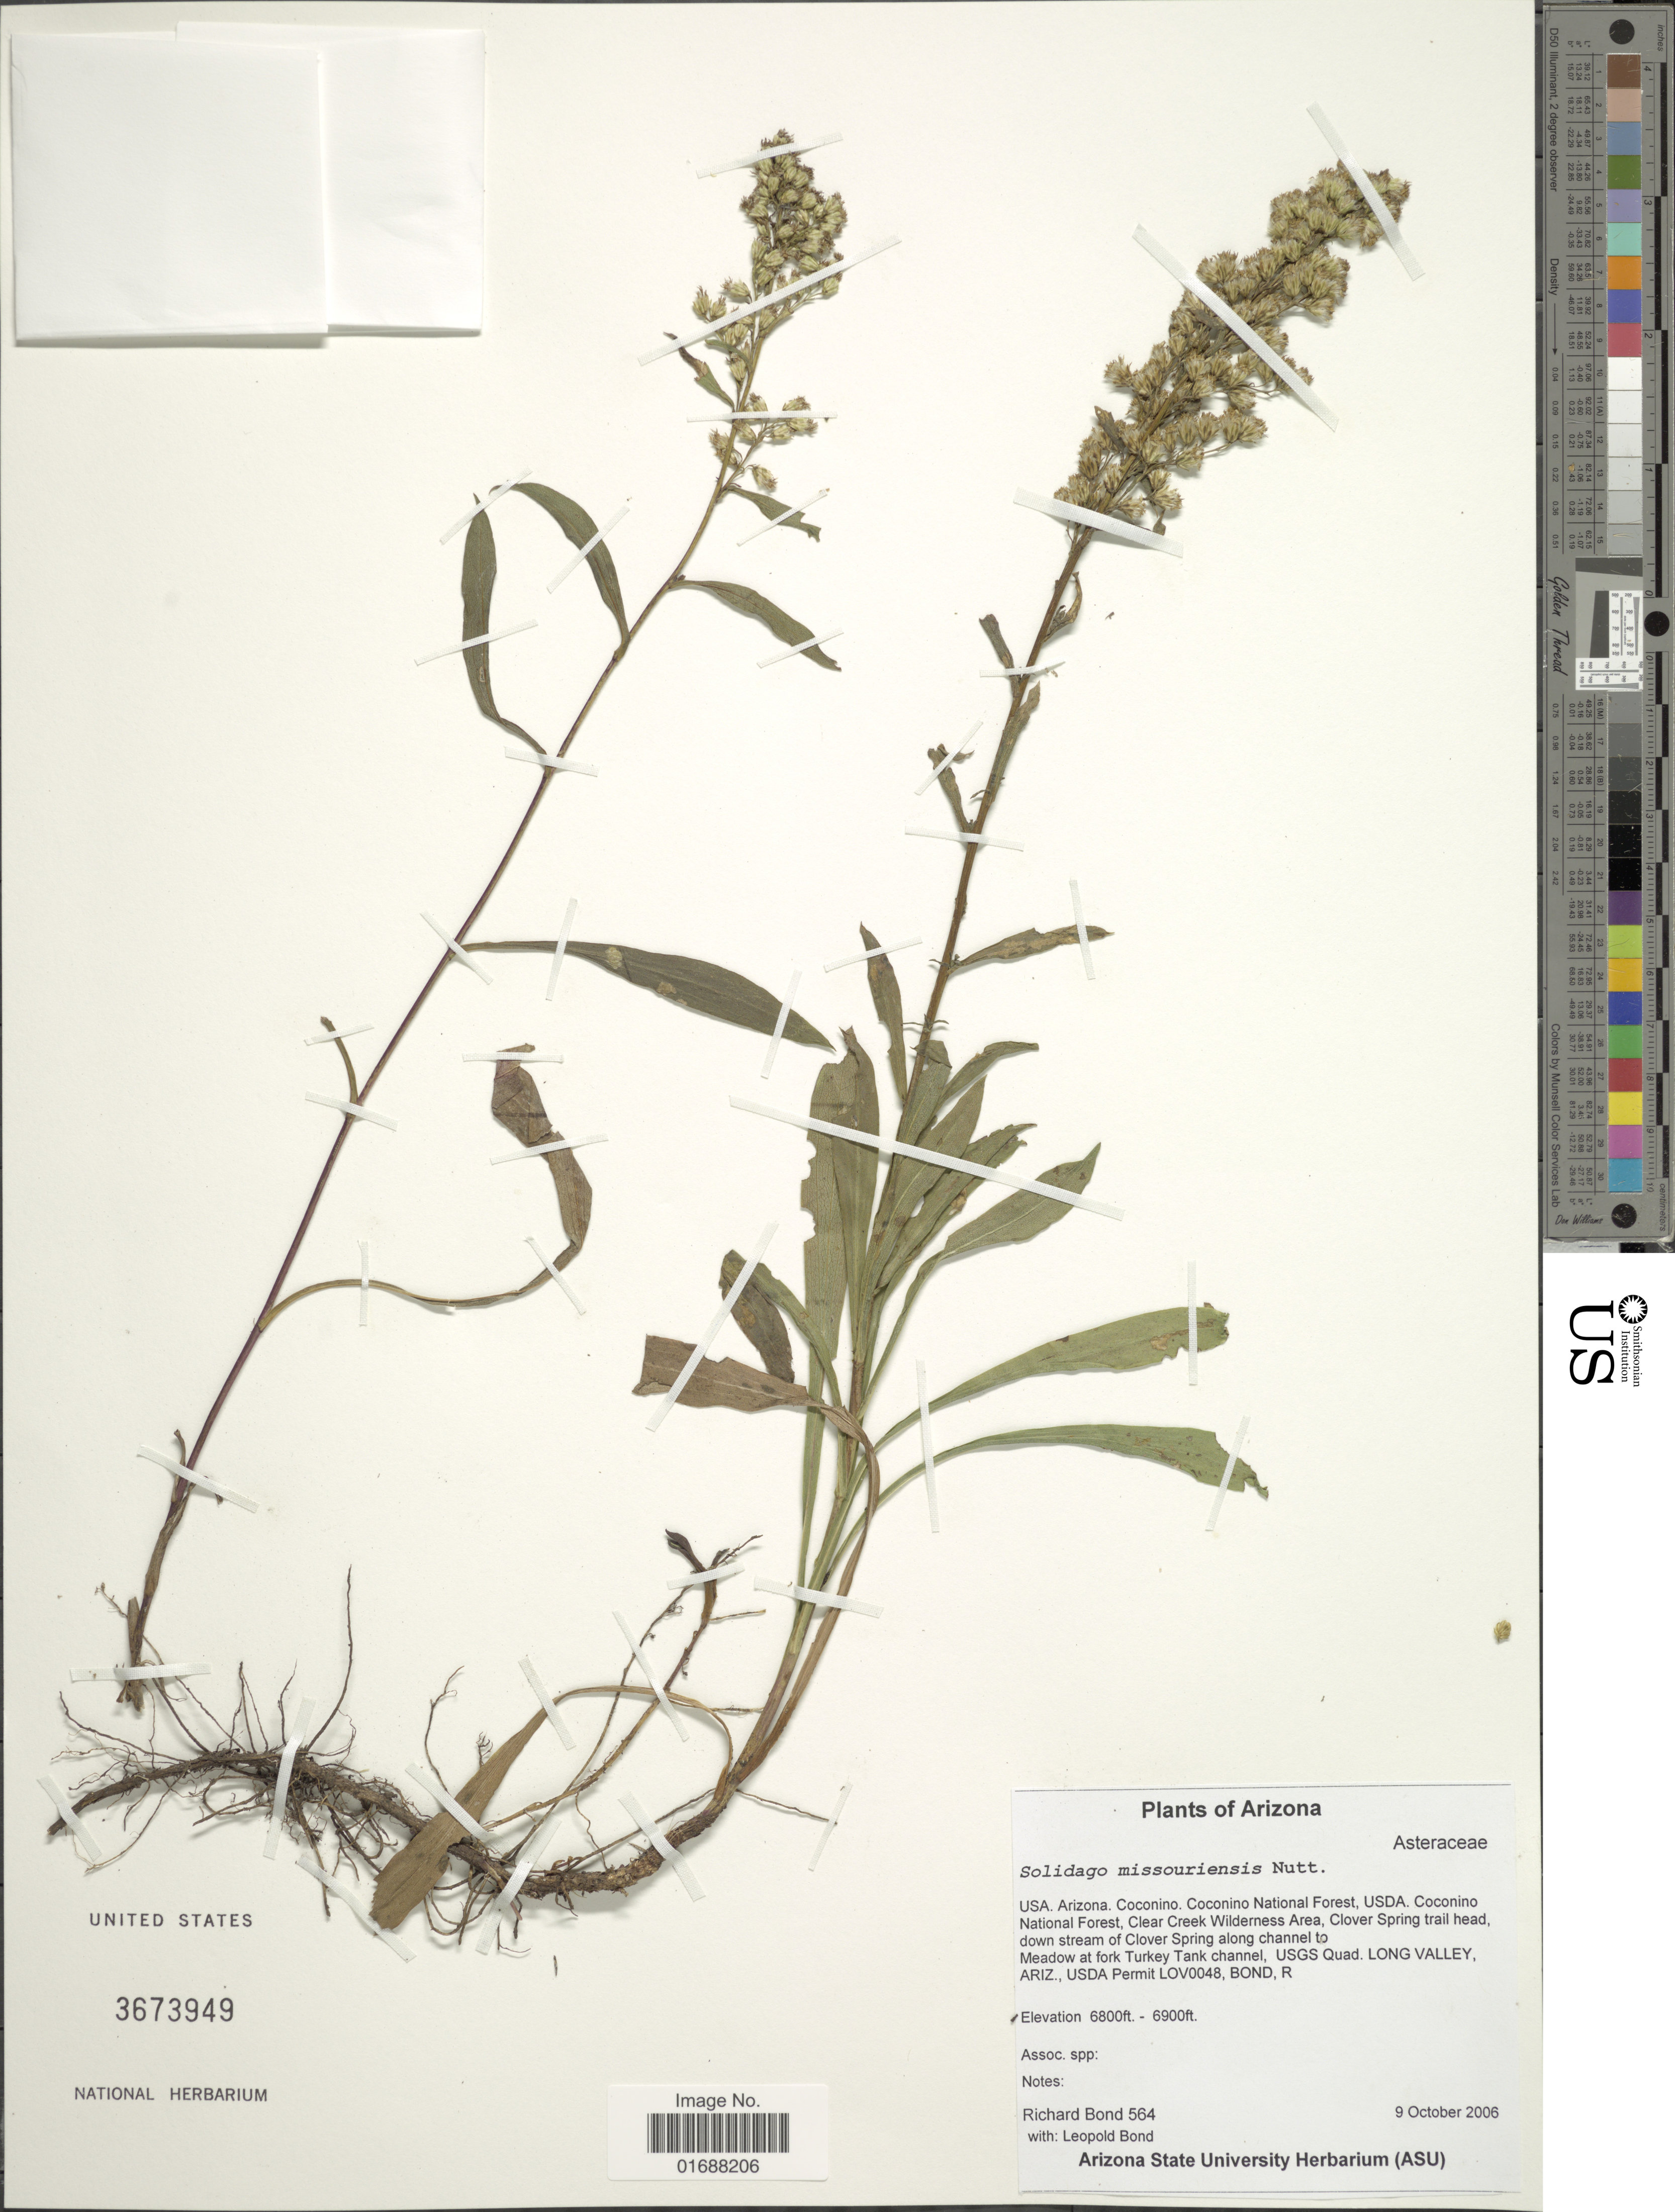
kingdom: Plantae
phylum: Tracheophyta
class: Magnoliopsida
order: Asterales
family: Asteraceae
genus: Solidago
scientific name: Solidago missouriensis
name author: Nutt.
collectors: R. Bond & L. Bond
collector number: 564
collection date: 2006-10-09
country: United States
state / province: Arizona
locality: Arizona. USA. Arizona, Coconino, Coconino National Forest, USDA. Coconino National Forest, Clear Creek Wilderness Area, Clover Spring trail head down stream of Clover Spring along channel to Meadow at fork Turkey Tank channel. USGS Quad. Long Valley, Ariz., USDA Permit LOV0048, Bond, R.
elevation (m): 2073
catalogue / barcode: US 3673949